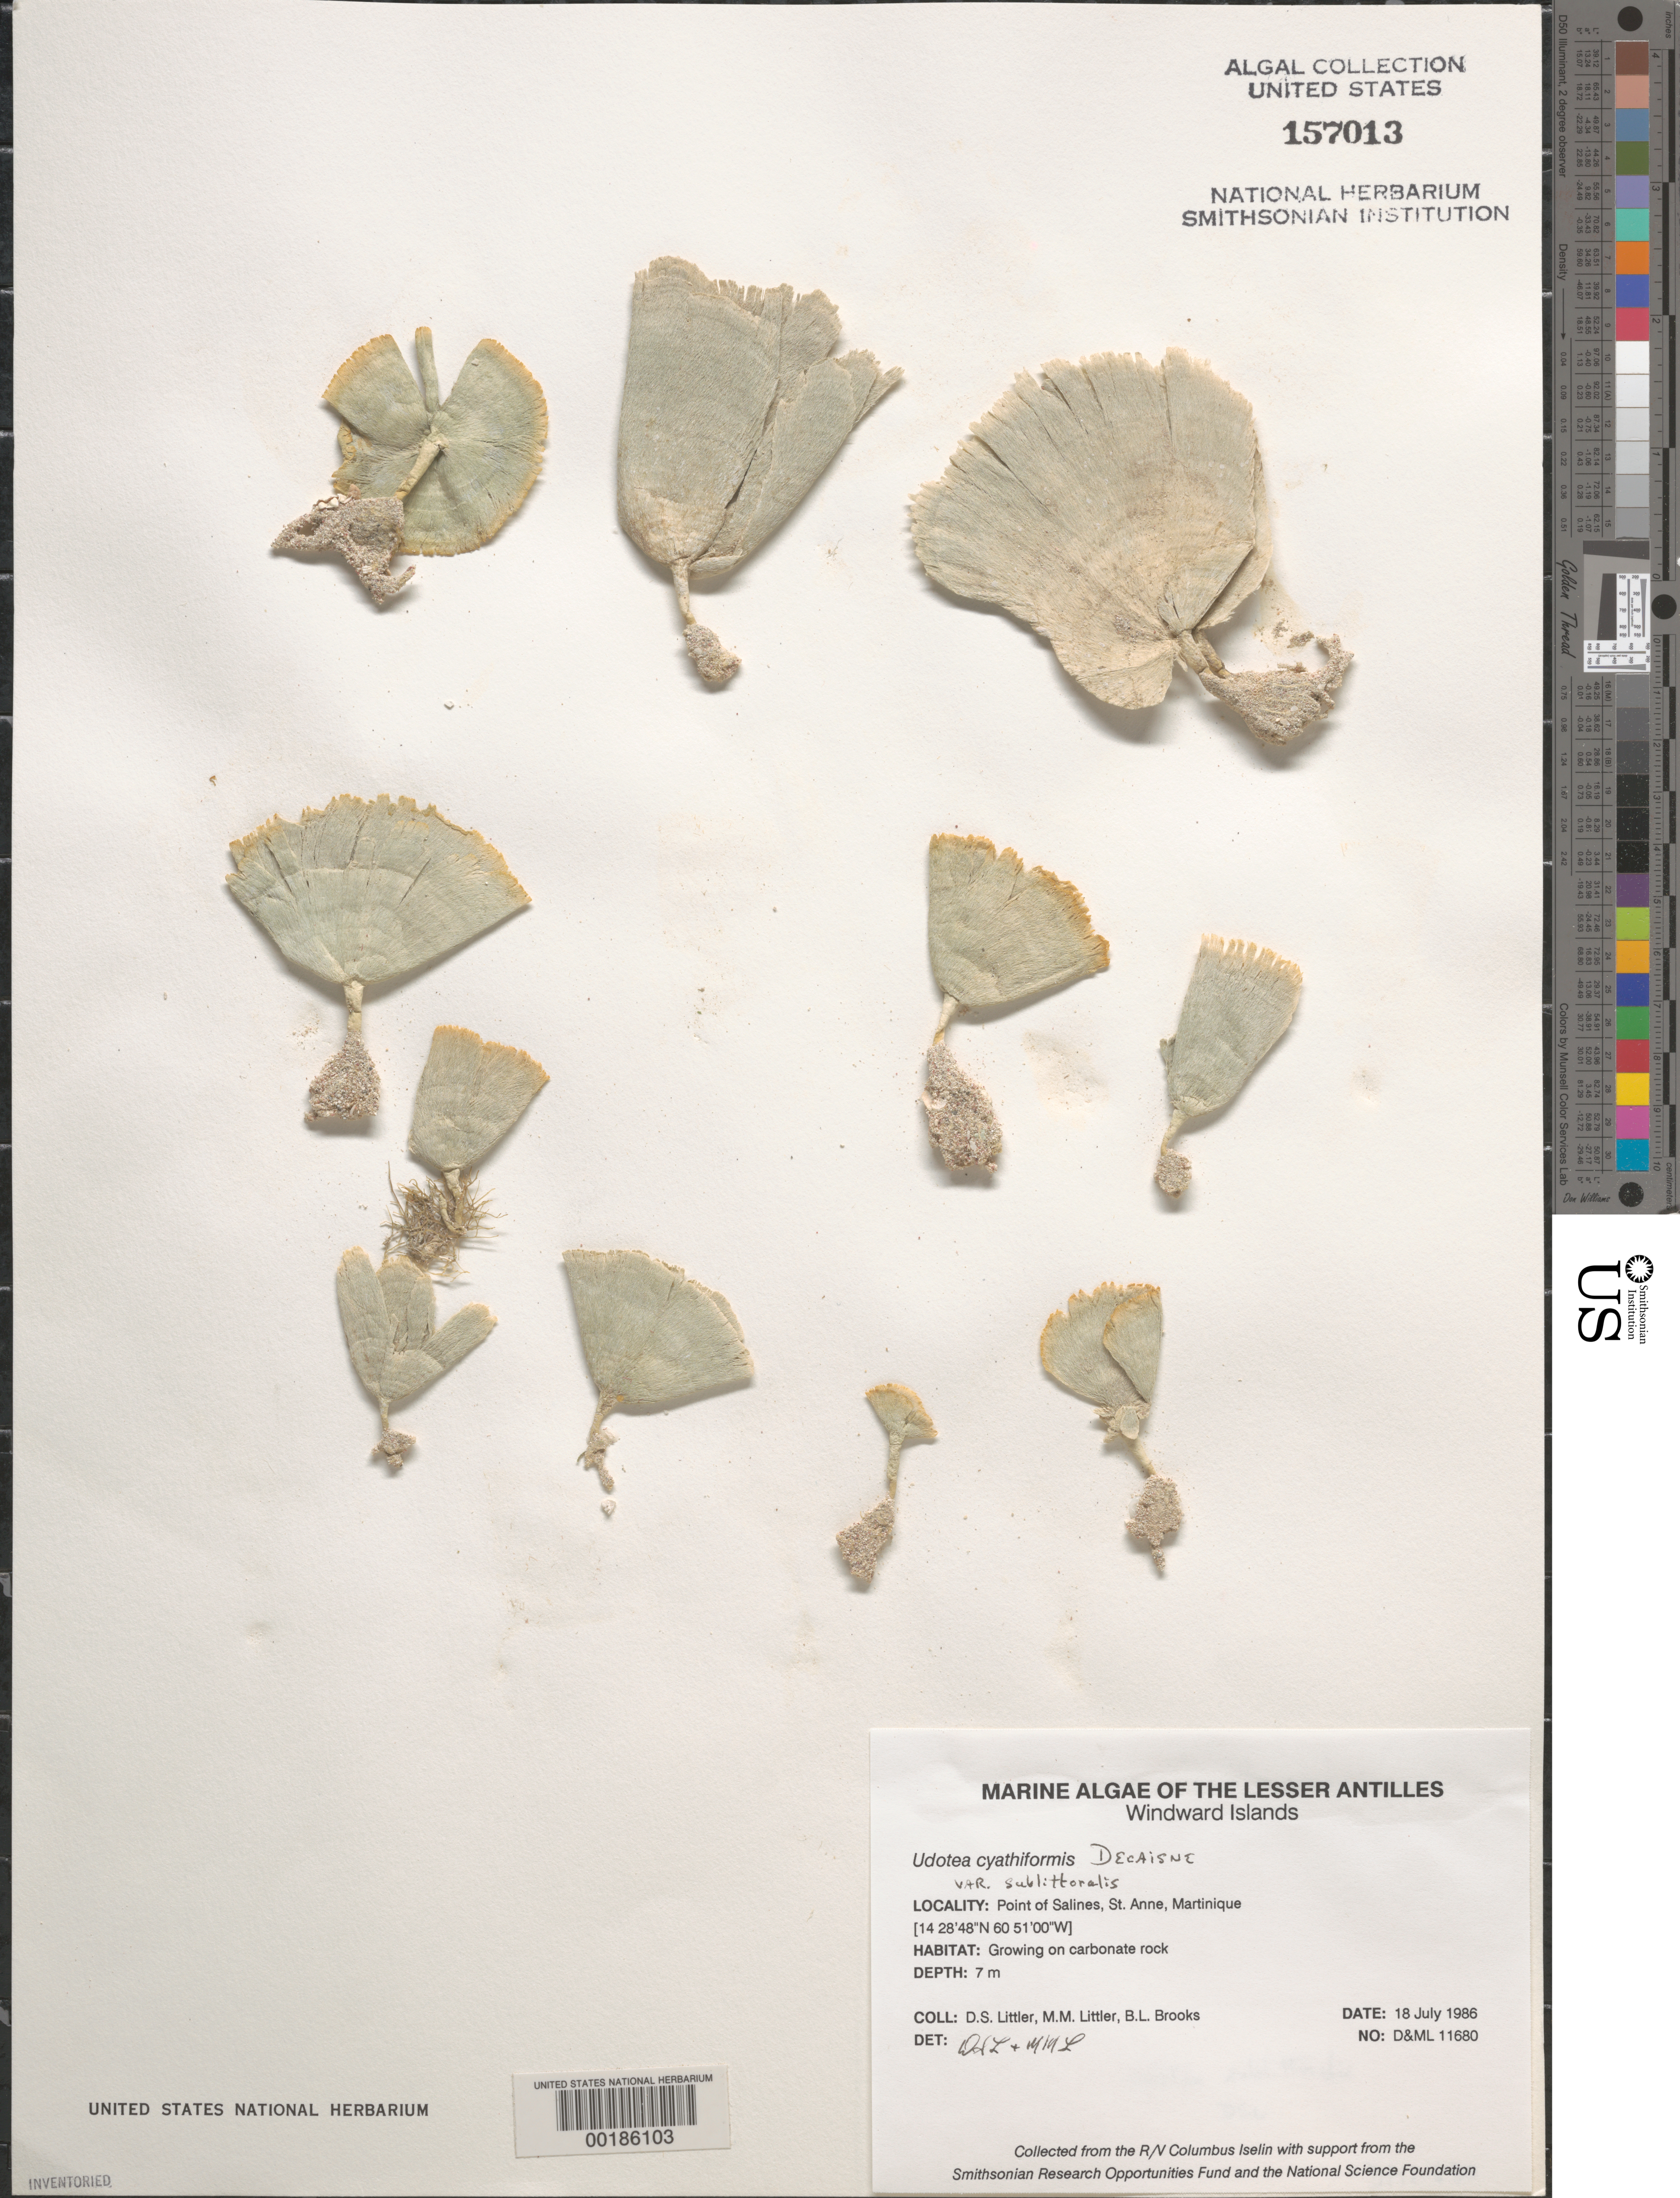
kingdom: Plantae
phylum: Chlorophyta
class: Ulvophyceae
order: Bryopsidales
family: Udoteaceae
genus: Udotea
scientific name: Udotea cyathiformis f. sublittoralis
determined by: Littler, D. S.; Littler, M. M.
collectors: D. S. Littler, M. M. Littler & B. Brooks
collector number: D&ML 11680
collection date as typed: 18 Jul 1986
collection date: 1986-07-18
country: Martinique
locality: Pointe des Salines, St. Anne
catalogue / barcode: US 157013